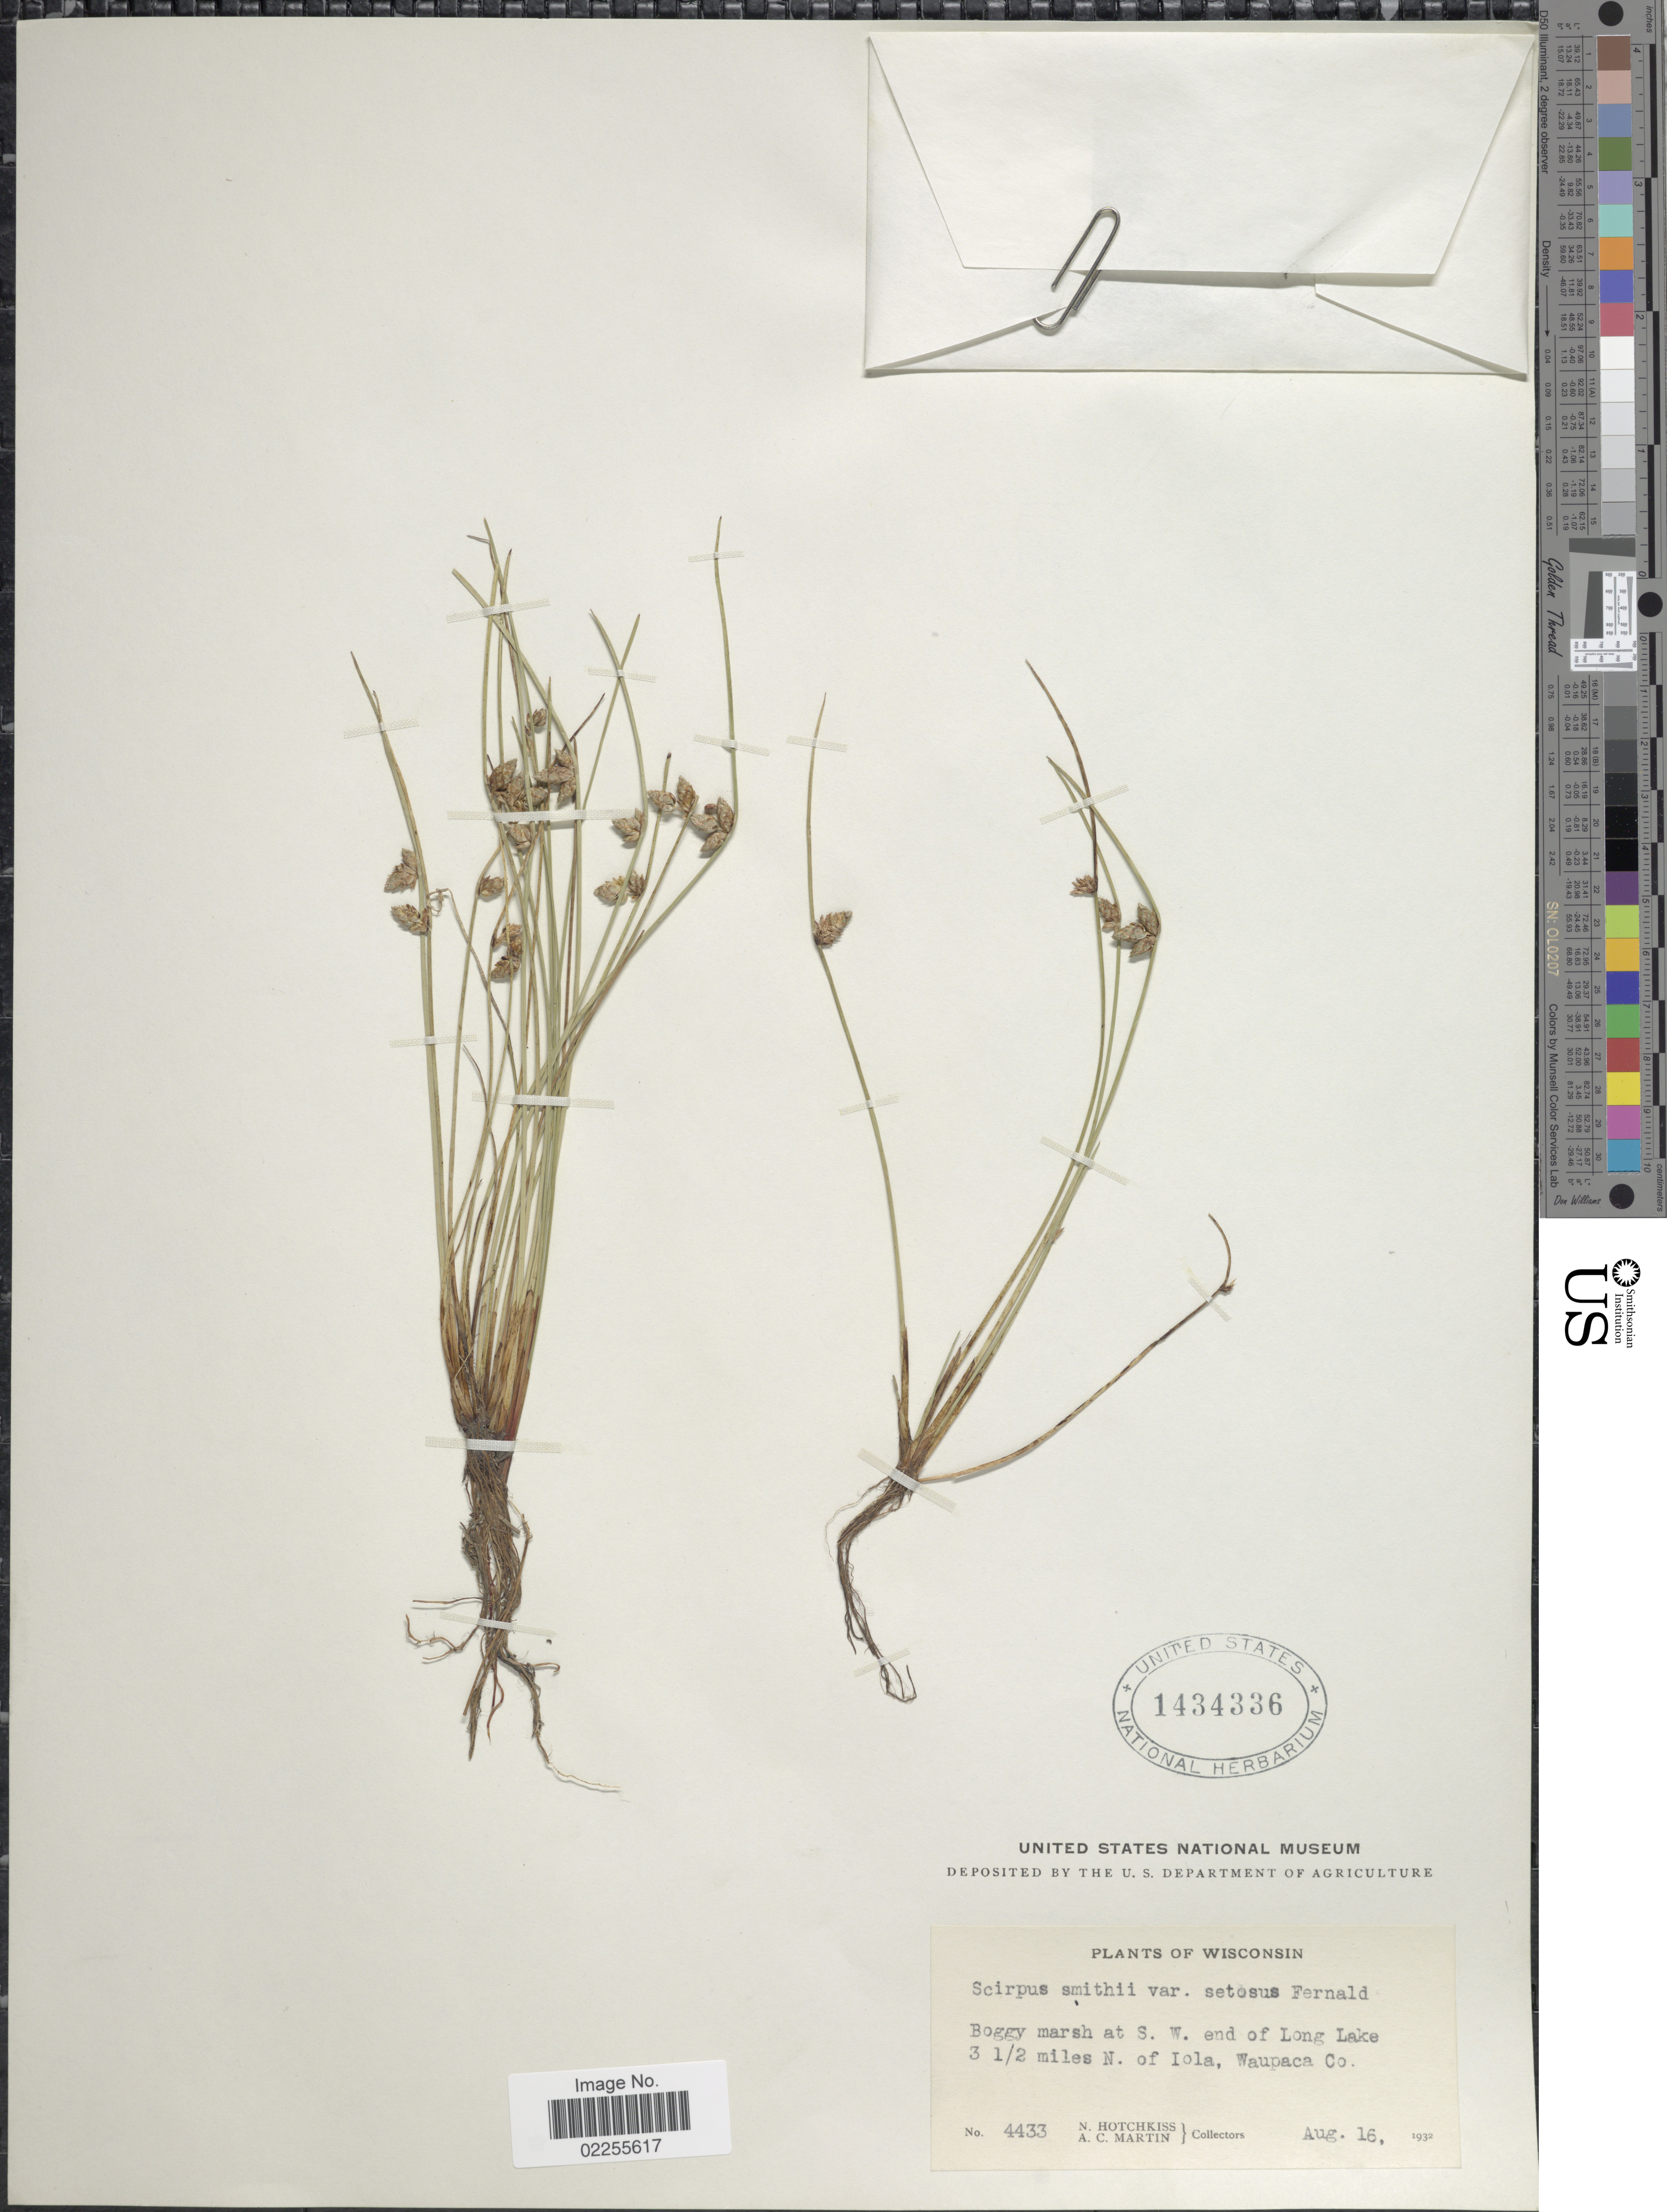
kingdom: Plantae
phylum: Tracheophyta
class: Liliopsida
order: Poales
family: Cyperaceae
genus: Schoenoplectus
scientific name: Schoenoplectus smithii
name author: (A. Gray) Soják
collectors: N. Hotchkiss & A. C. Martin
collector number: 433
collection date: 1932-08-16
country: United States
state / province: Wisconsin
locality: Boggy marsh at S.W. end of Long Lake 3 1/2 miles N. of Iola, Waupaca Co.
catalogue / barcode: US 1434336